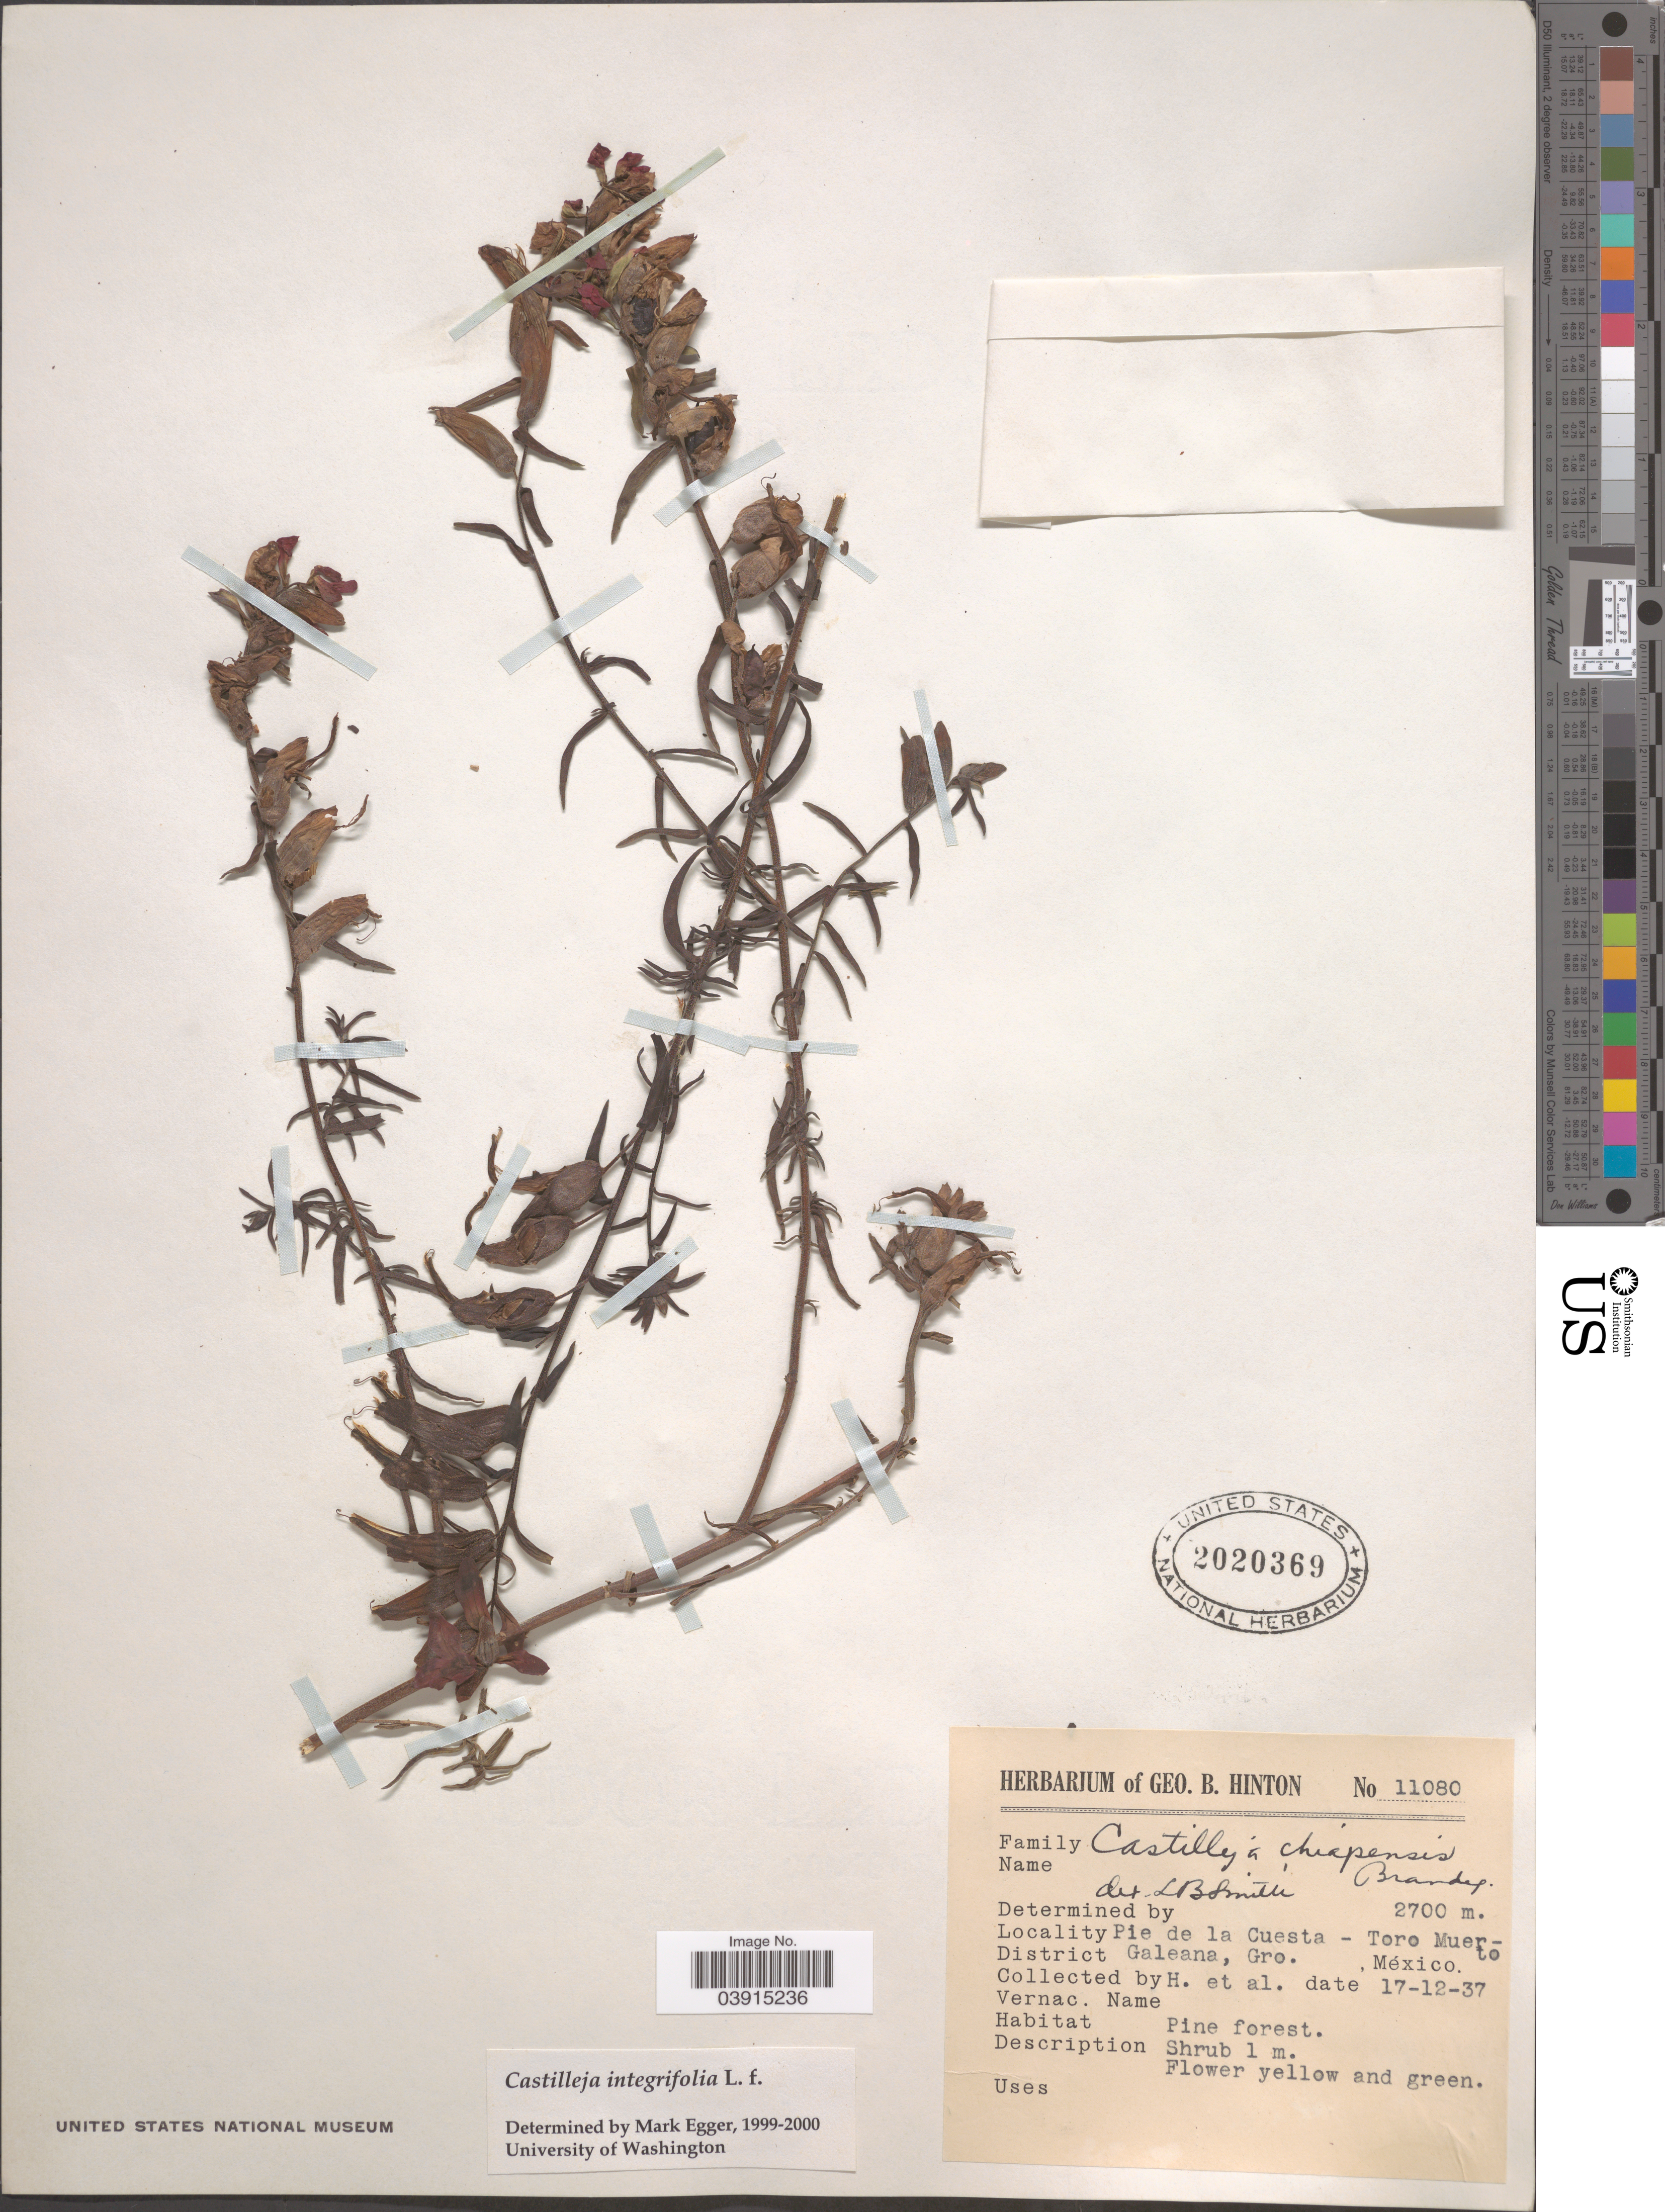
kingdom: Plantae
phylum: Tracheophyta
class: Magnoliopsida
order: Lamiales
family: Orobanchaceae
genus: Castilleja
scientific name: Castilleja integrifolia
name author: L. f.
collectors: G. B. Hinton & et al.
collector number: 11080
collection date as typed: Transcribed d/m/y: 17/12/37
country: Mexico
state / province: Guerrero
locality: Pie de la Cuesta - Toro Muerto. District Galeana.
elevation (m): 2700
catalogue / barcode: US 2020369